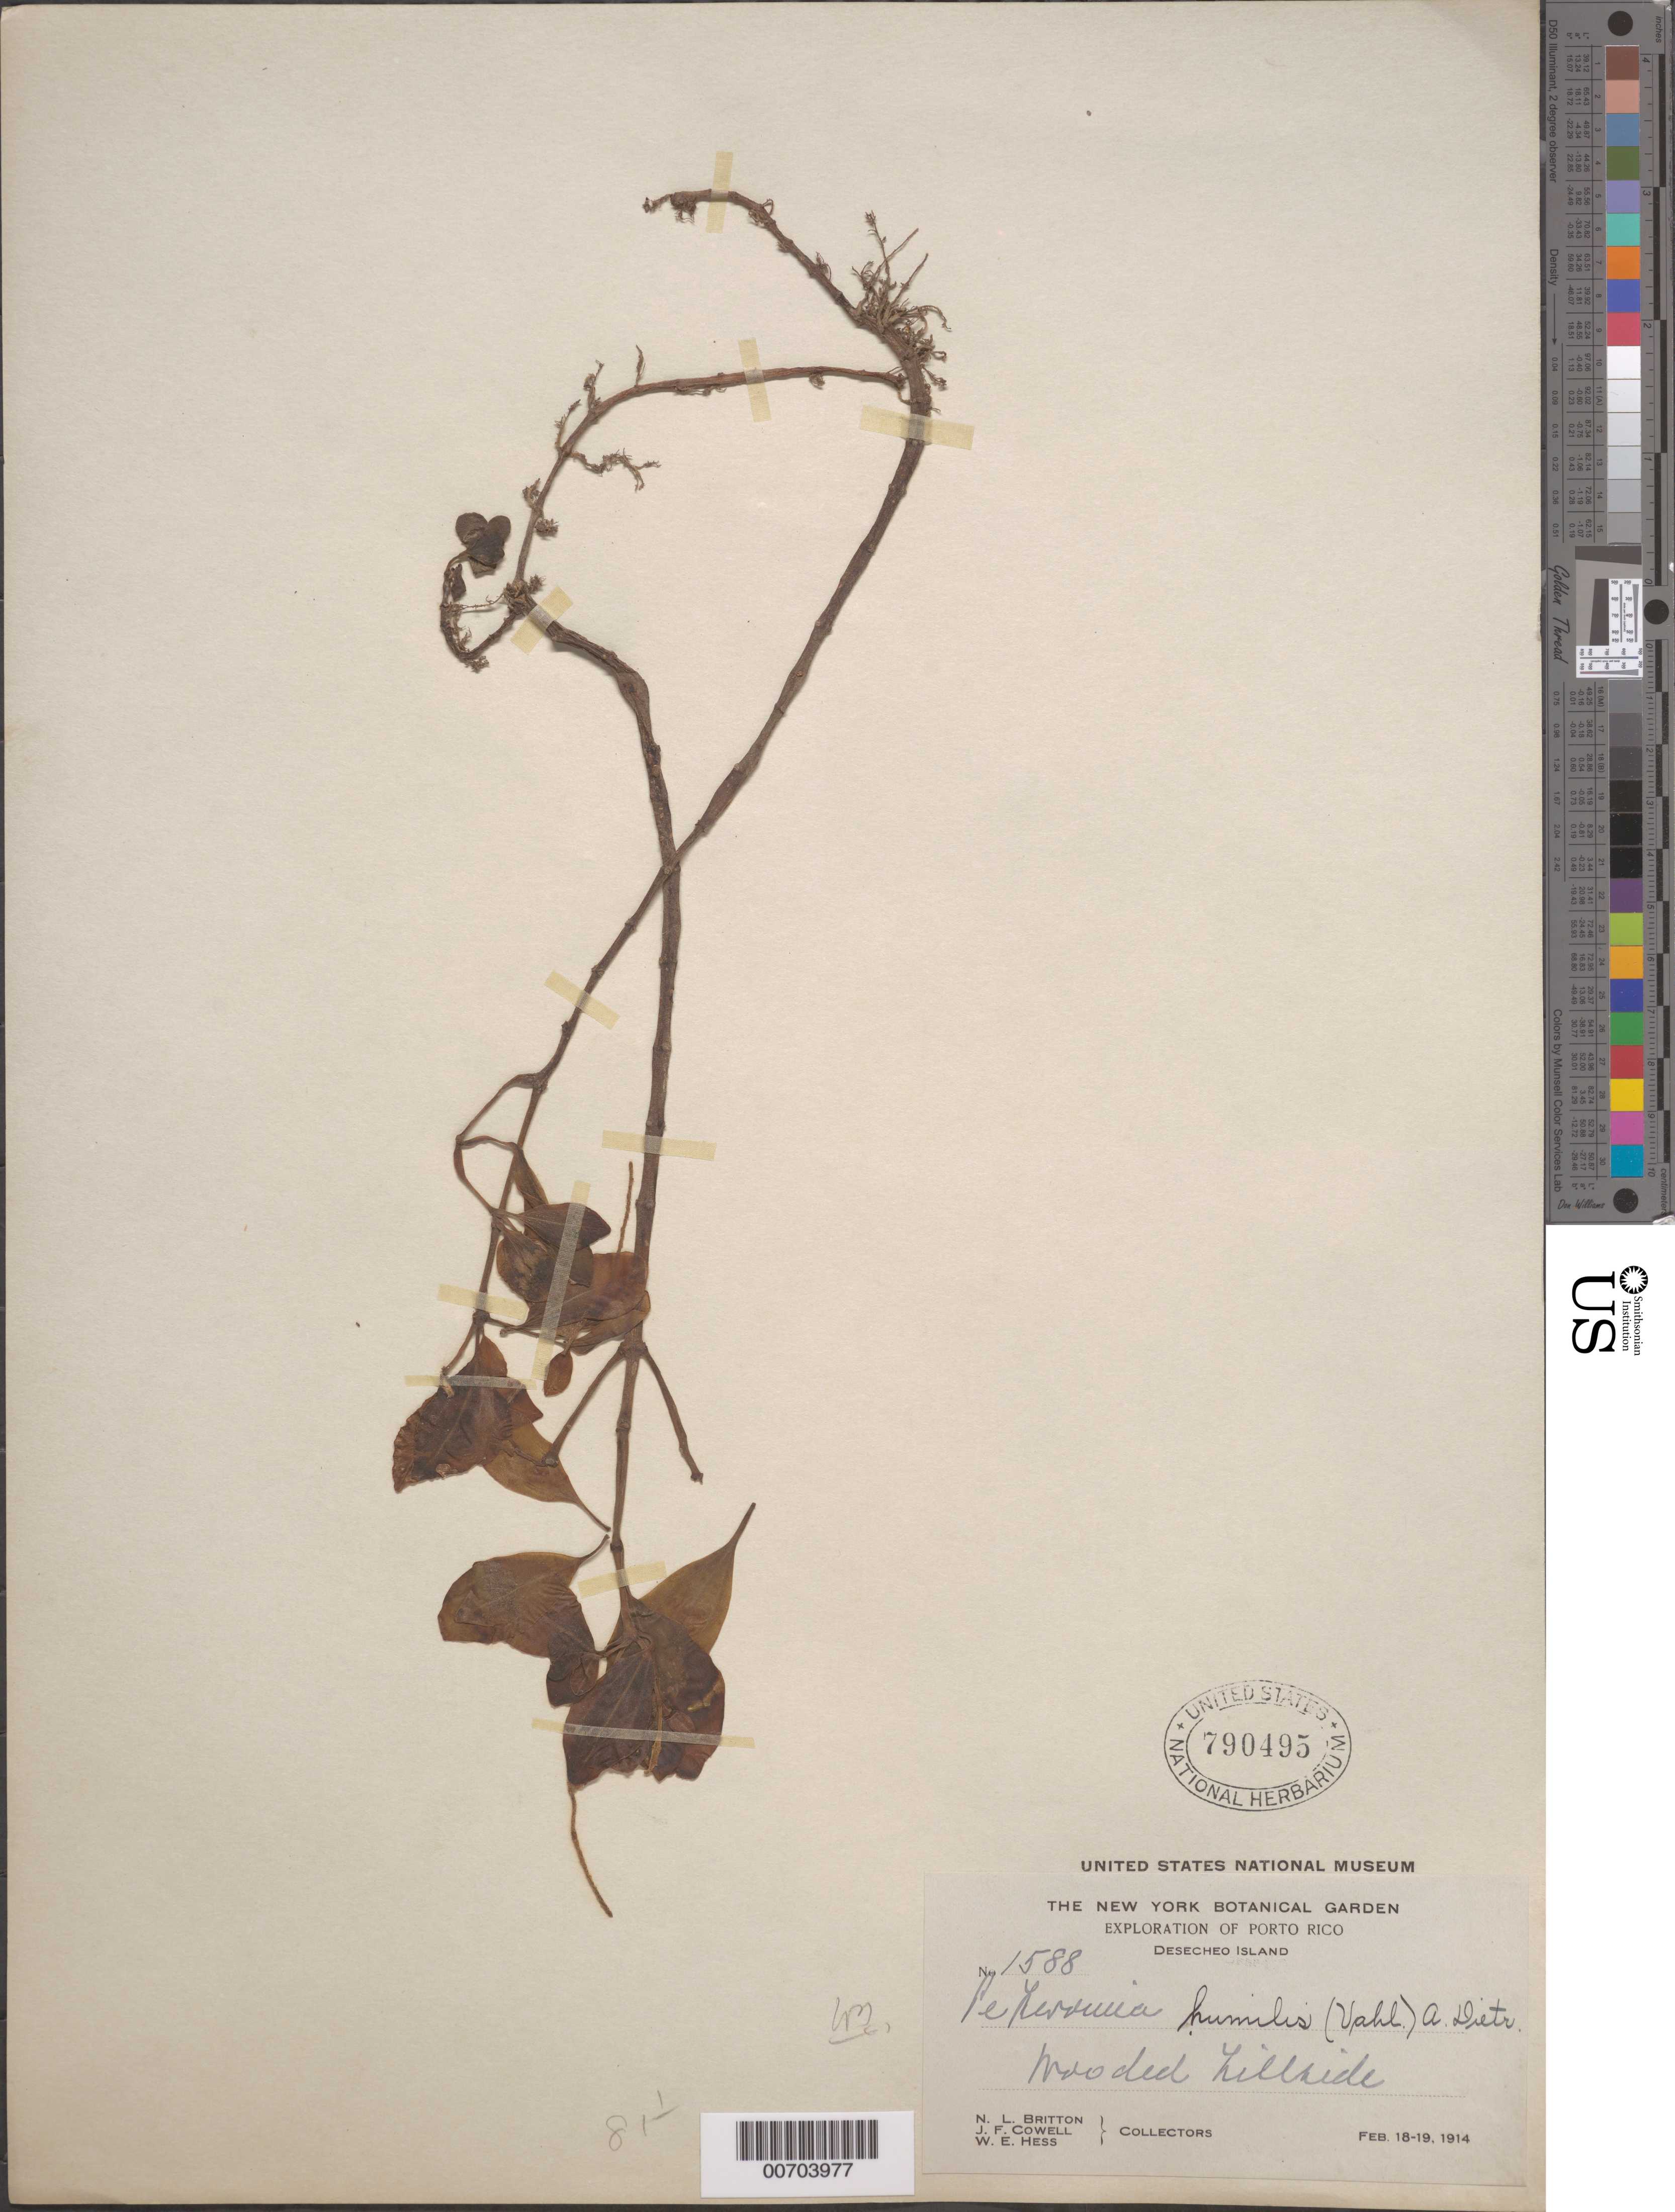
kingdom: Plantae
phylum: Tracheophyta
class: Magnoliopsida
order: Piperales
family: Piperaceae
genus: Peperomia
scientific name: Peperomia humilis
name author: (Vahl) A. Dietr.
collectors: N. Britton, J. F. Cowell & W. Hess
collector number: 1588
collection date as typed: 18 Feb 1914 to 19 Feb 1914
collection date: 1914-02-18/1914-02-19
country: Puerto Rico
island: Desecheo Island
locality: Desecheo I.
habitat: wooded hillside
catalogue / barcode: US 790495